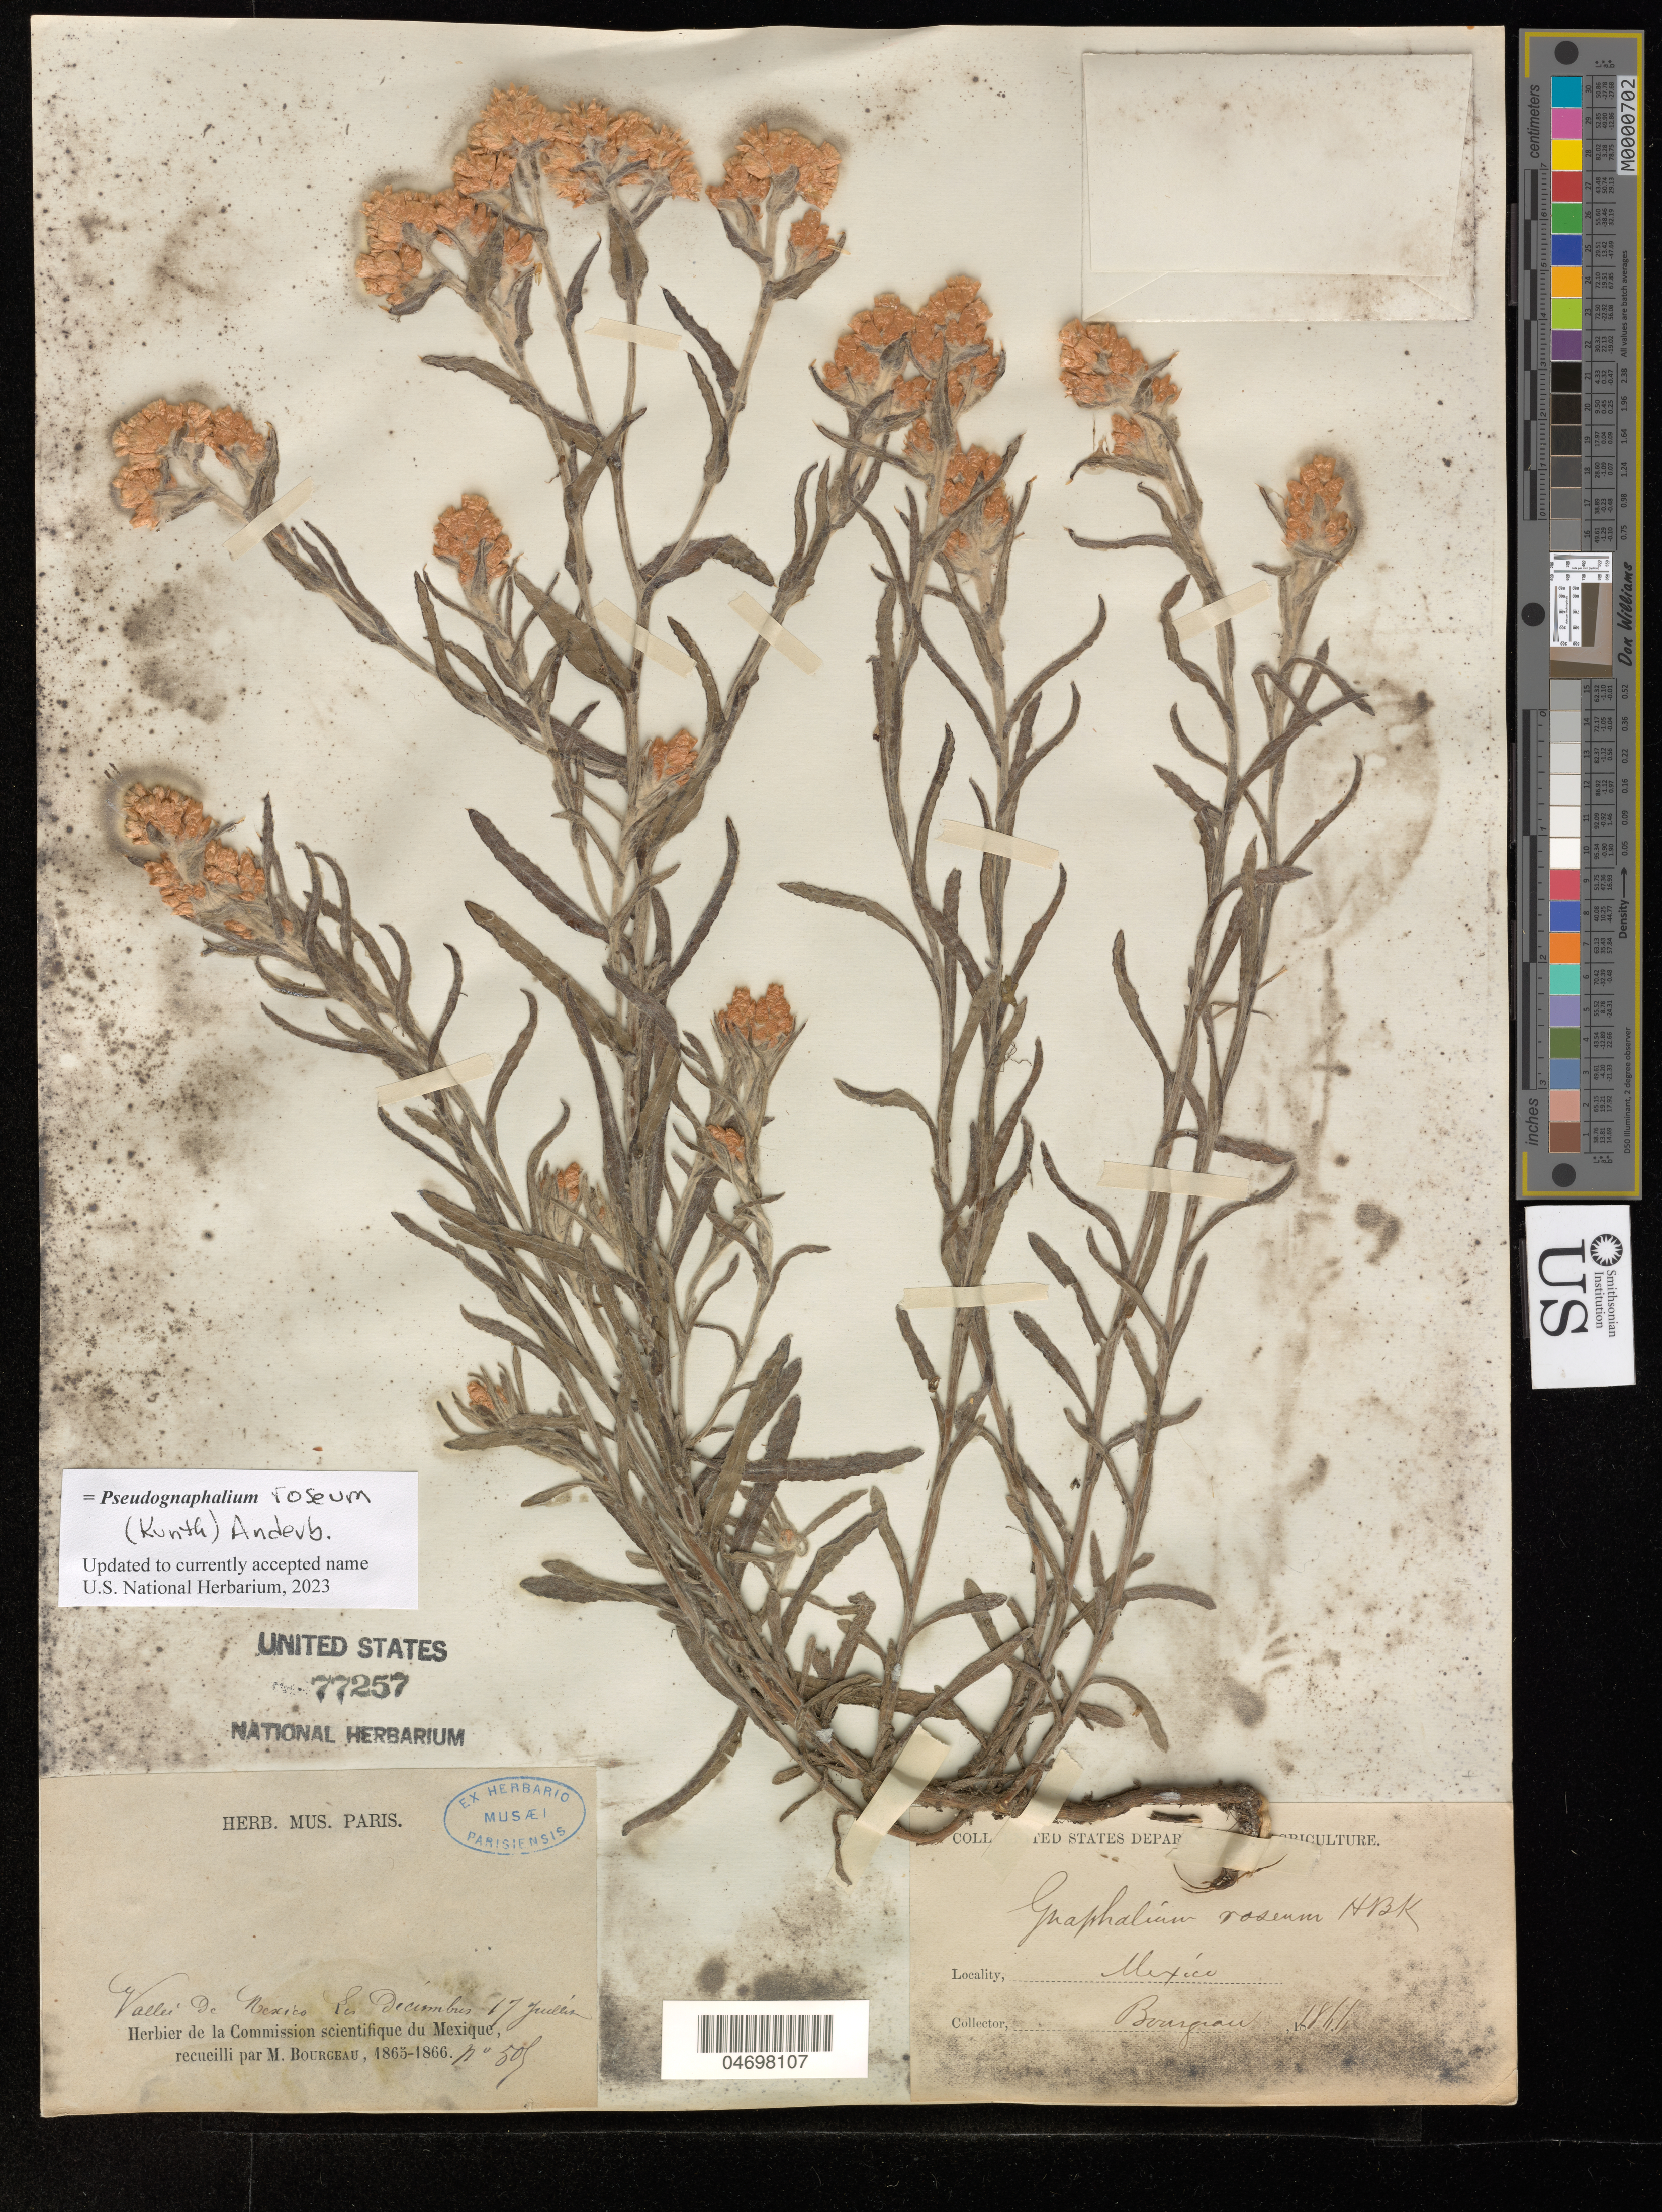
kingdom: Plantae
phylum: Tracheophyta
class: Magnoliopsida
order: Asterales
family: Asteraceae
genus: Pseudognaphalium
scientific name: Pseudognaphalium inornatum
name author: (DC.) Anderb.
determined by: Nesom, Guy L.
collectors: M. Bourgeau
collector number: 509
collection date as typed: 1865 - 1866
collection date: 1865/1866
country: Mexico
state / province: México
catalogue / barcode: US 77257